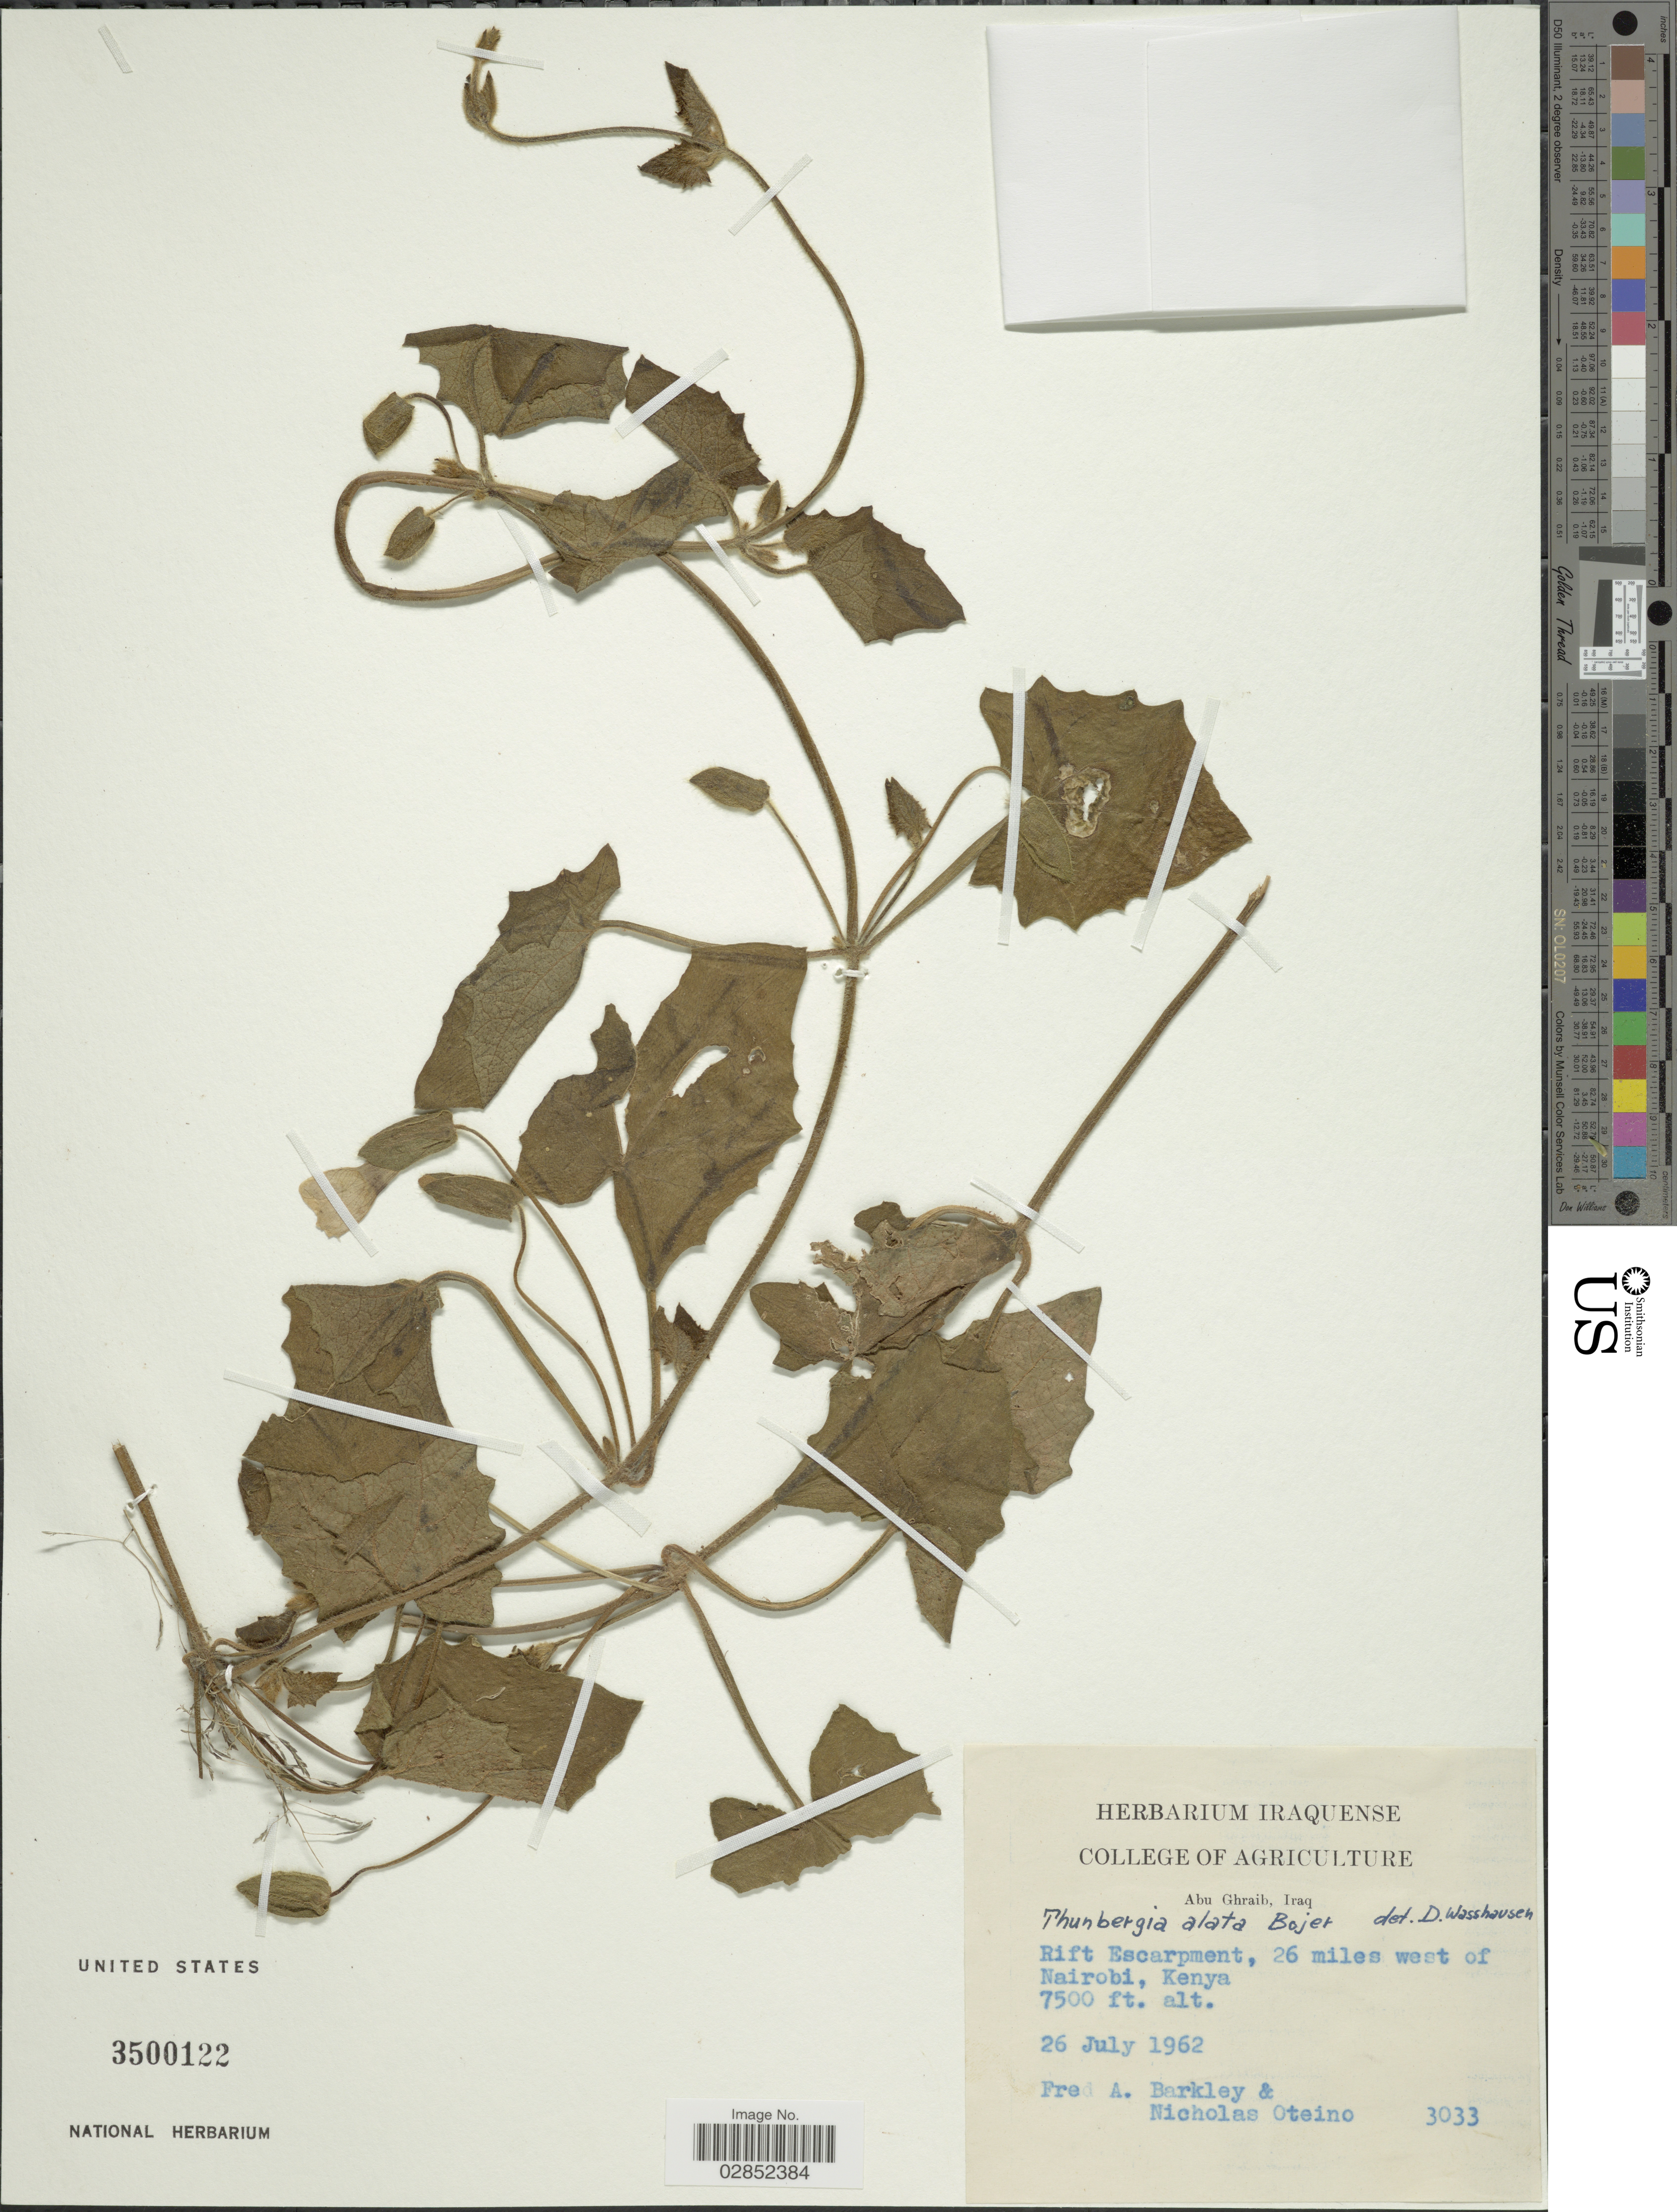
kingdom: Plantae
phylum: Tracheophyta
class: Magnoliopsida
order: Lamiales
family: Acanthaceae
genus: Thunbergia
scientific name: Thunbergia alata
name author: Bojer ex Sims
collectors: F. A. Barkley & N. Oteino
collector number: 3033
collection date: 1962-07-26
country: Kenya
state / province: Nairobi Area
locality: Rift Escarpment, 26 miles west of Nairobi, Kenya.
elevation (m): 2286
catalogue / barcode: US 3500122